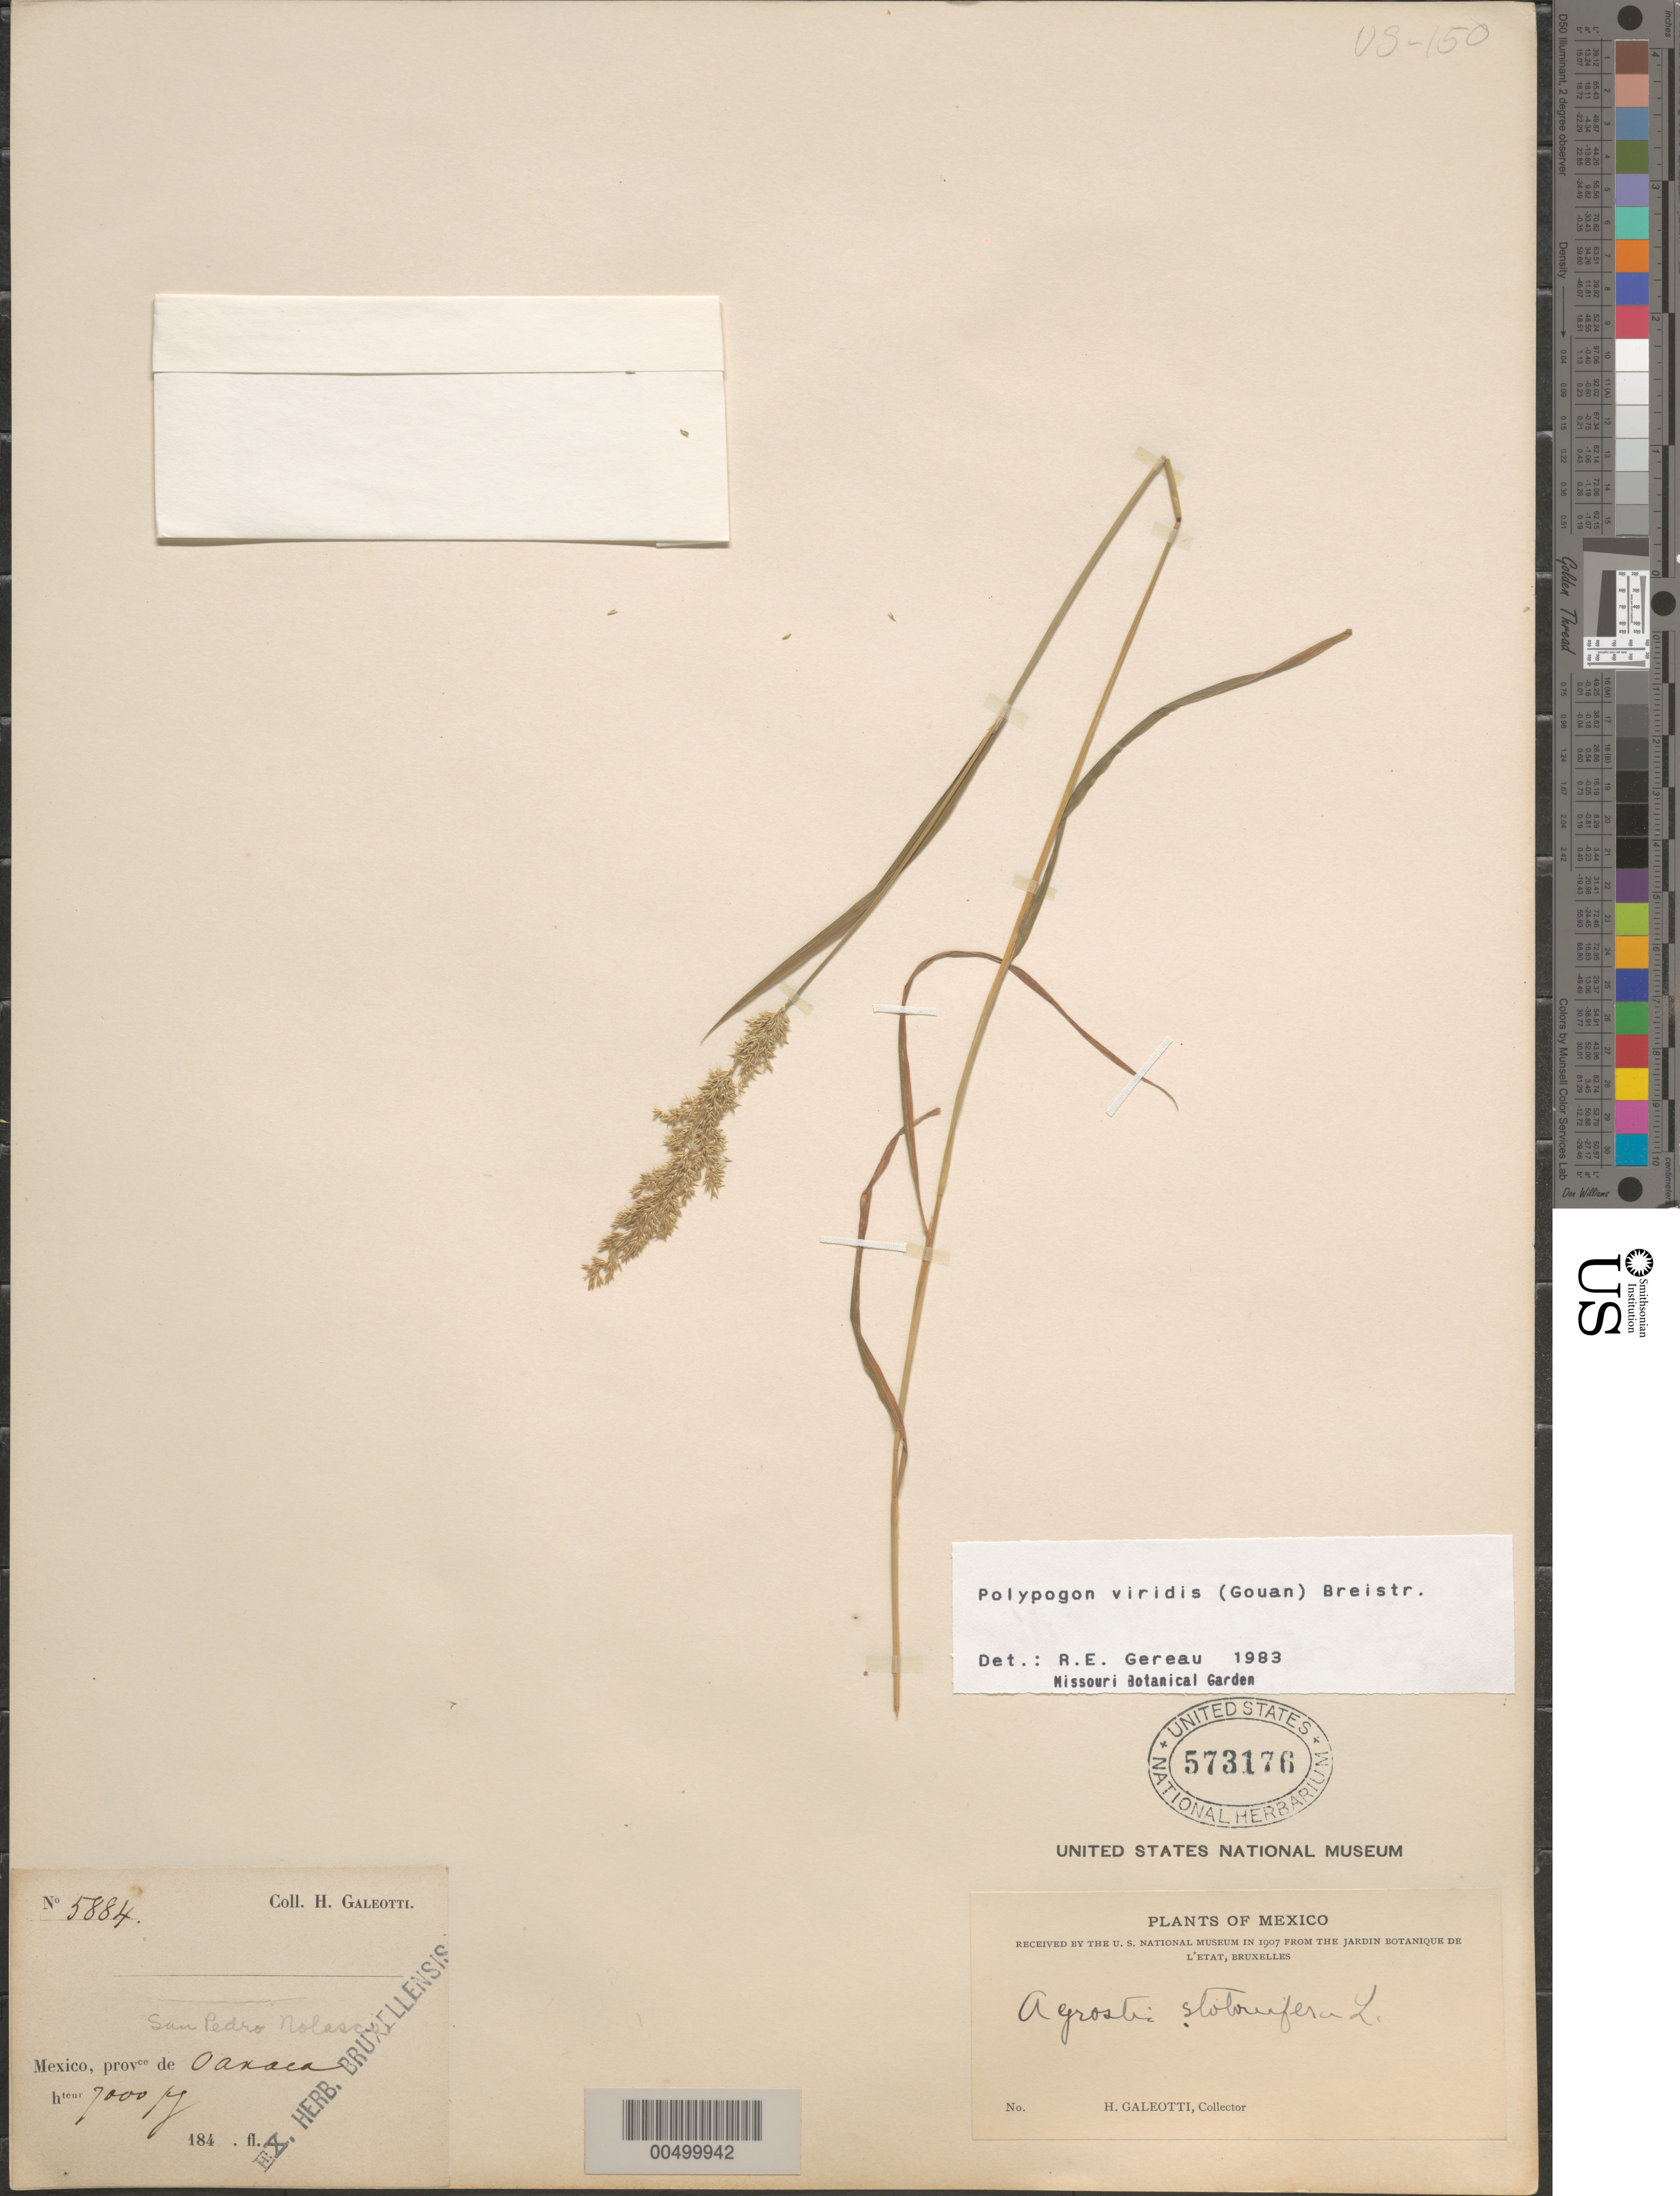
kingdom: Plantae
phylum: Tracheophyta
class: Liliopsida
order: Poales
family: Poaceae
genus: Polypogon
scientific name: Polypogon viridis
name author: (Gouan) Breistroffer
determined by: Gereau, R. E.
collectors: H. G. Galeotti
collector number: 5884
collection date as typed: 184?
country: Mexico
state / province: Oaxaca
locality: San Pedro Nolasco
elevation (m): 2134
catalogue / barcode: US 573176